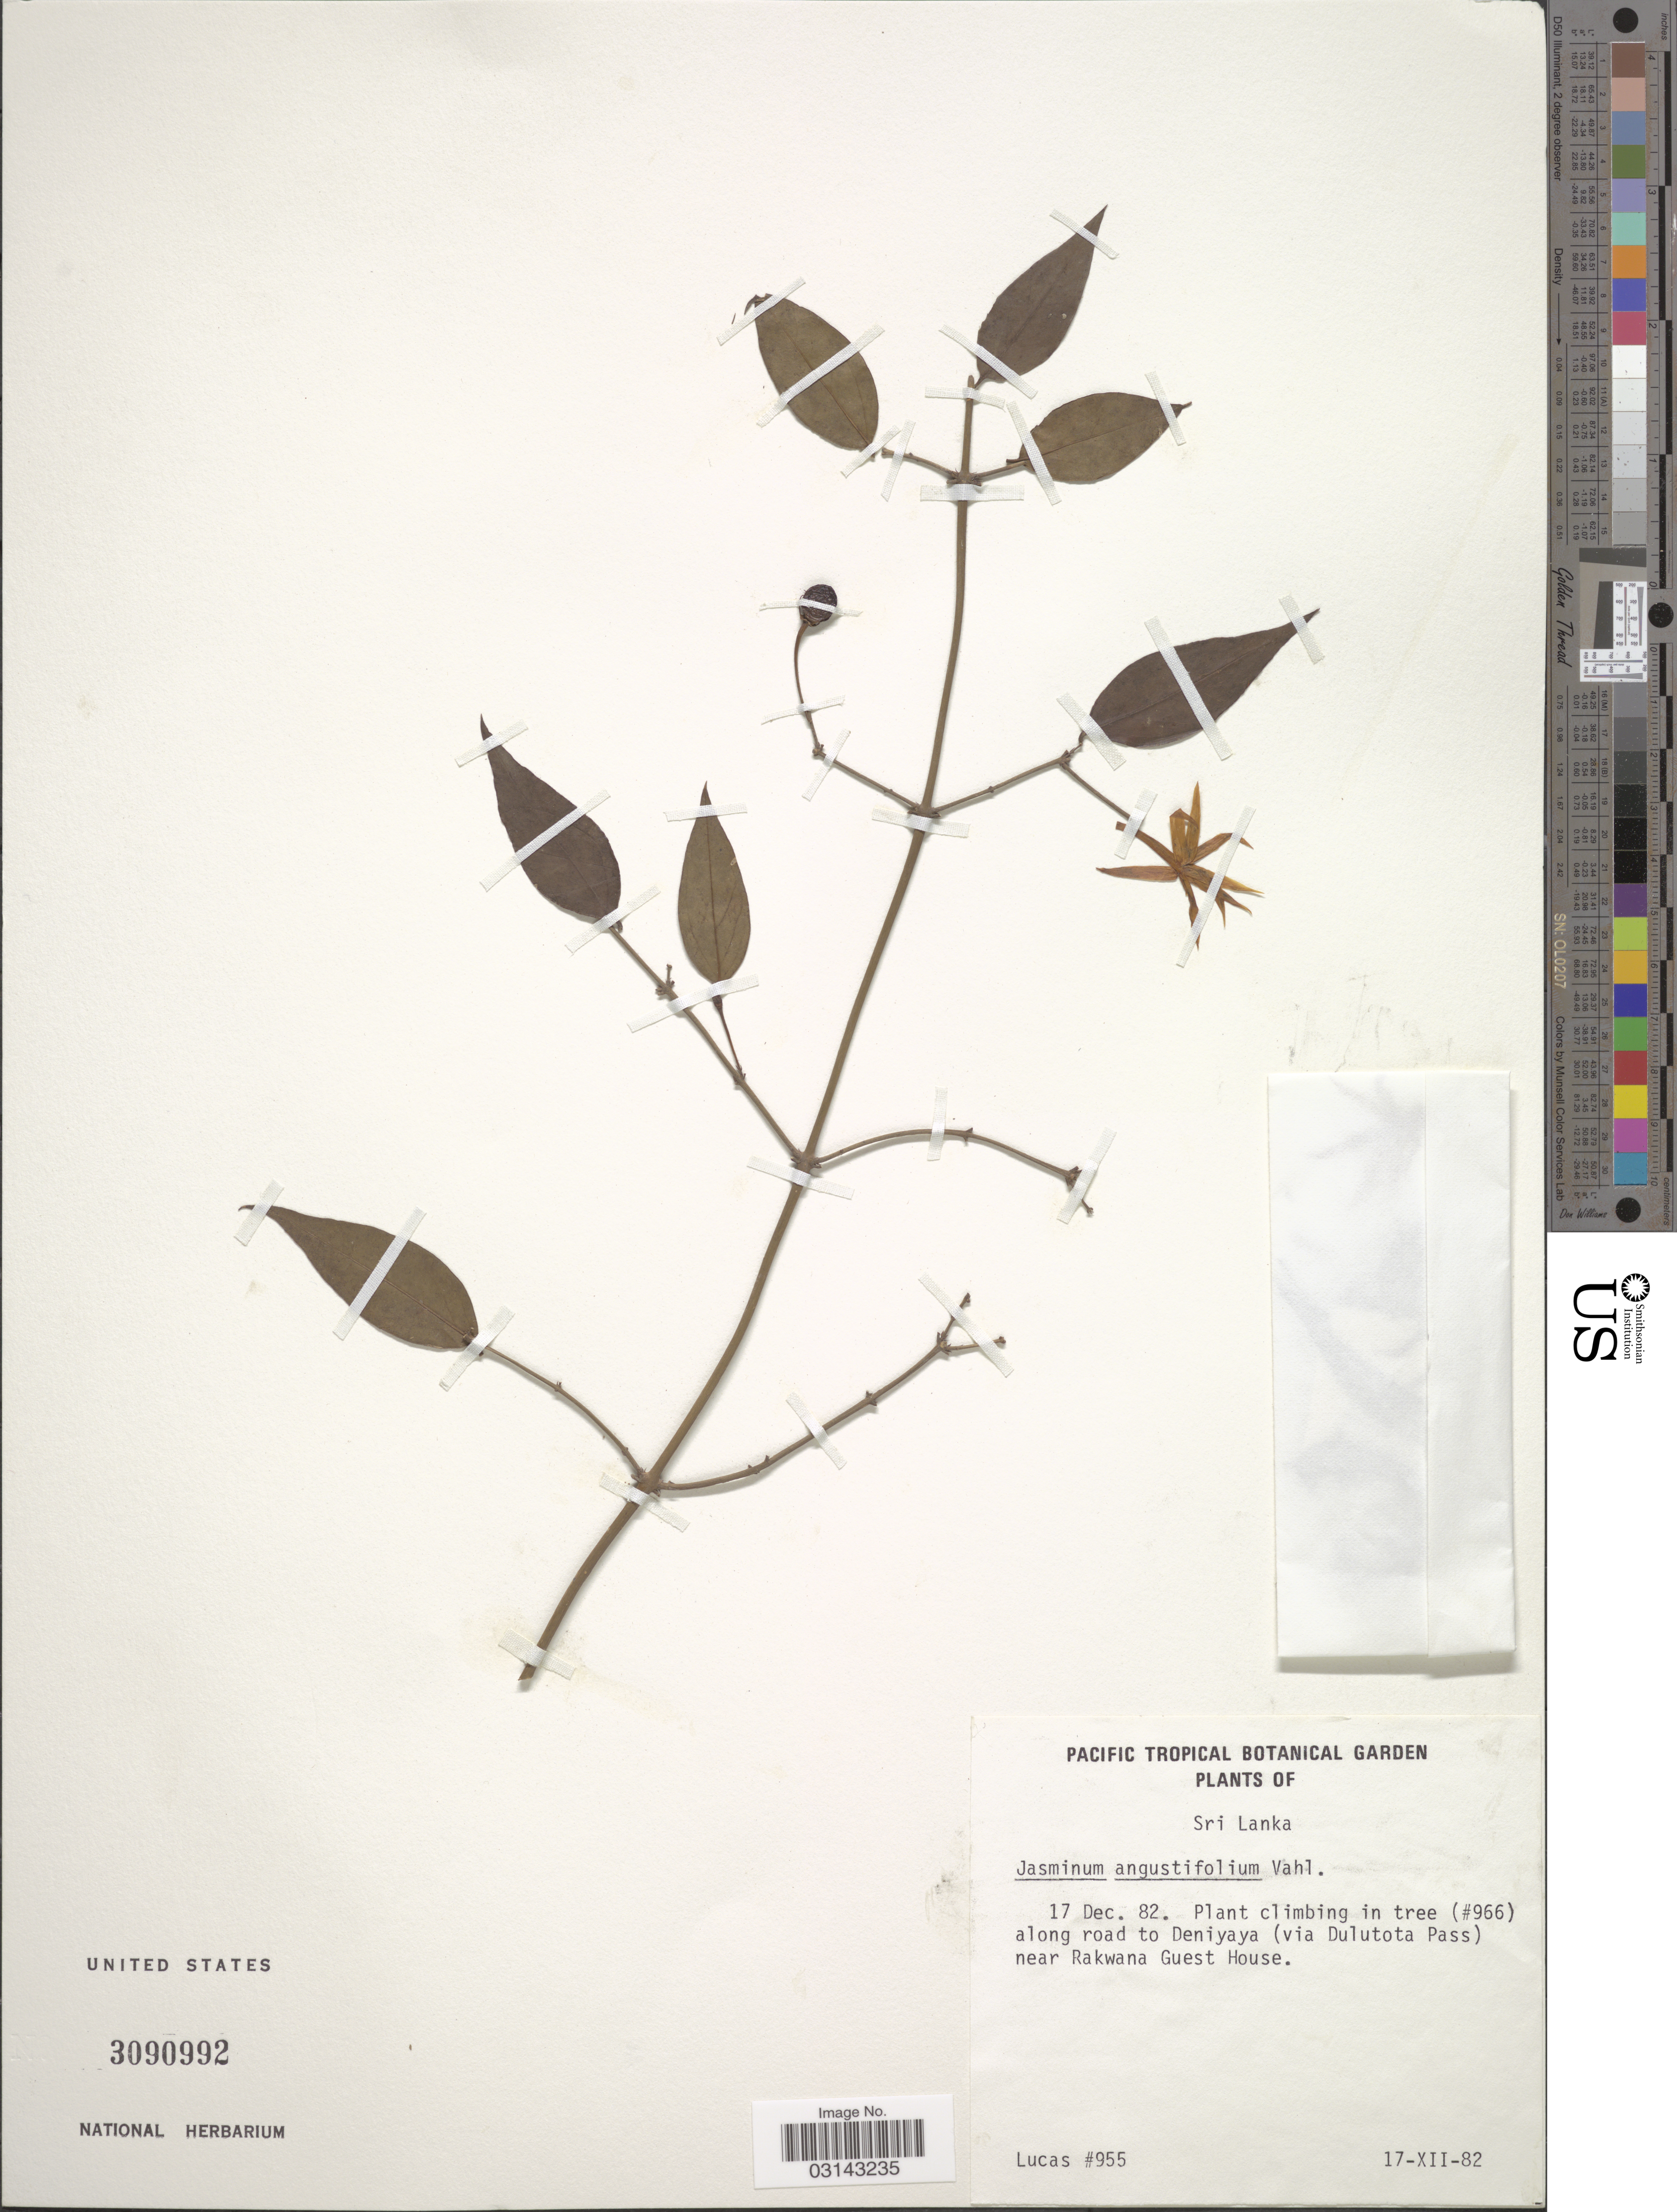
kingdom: Plantae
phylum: Tracheophyta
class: Magnoliopsida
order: Lamiales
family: Oleaceae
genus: Jasminum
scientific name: Jasminum angustifolium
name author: (L.) Willd.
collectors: Lucas, --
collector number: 955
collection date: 1982-12-17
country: Sri Lanka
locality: Along road to Deniyaya (via Dulutota Pass) near Rakwana Guest House.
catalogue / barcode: US 3090992